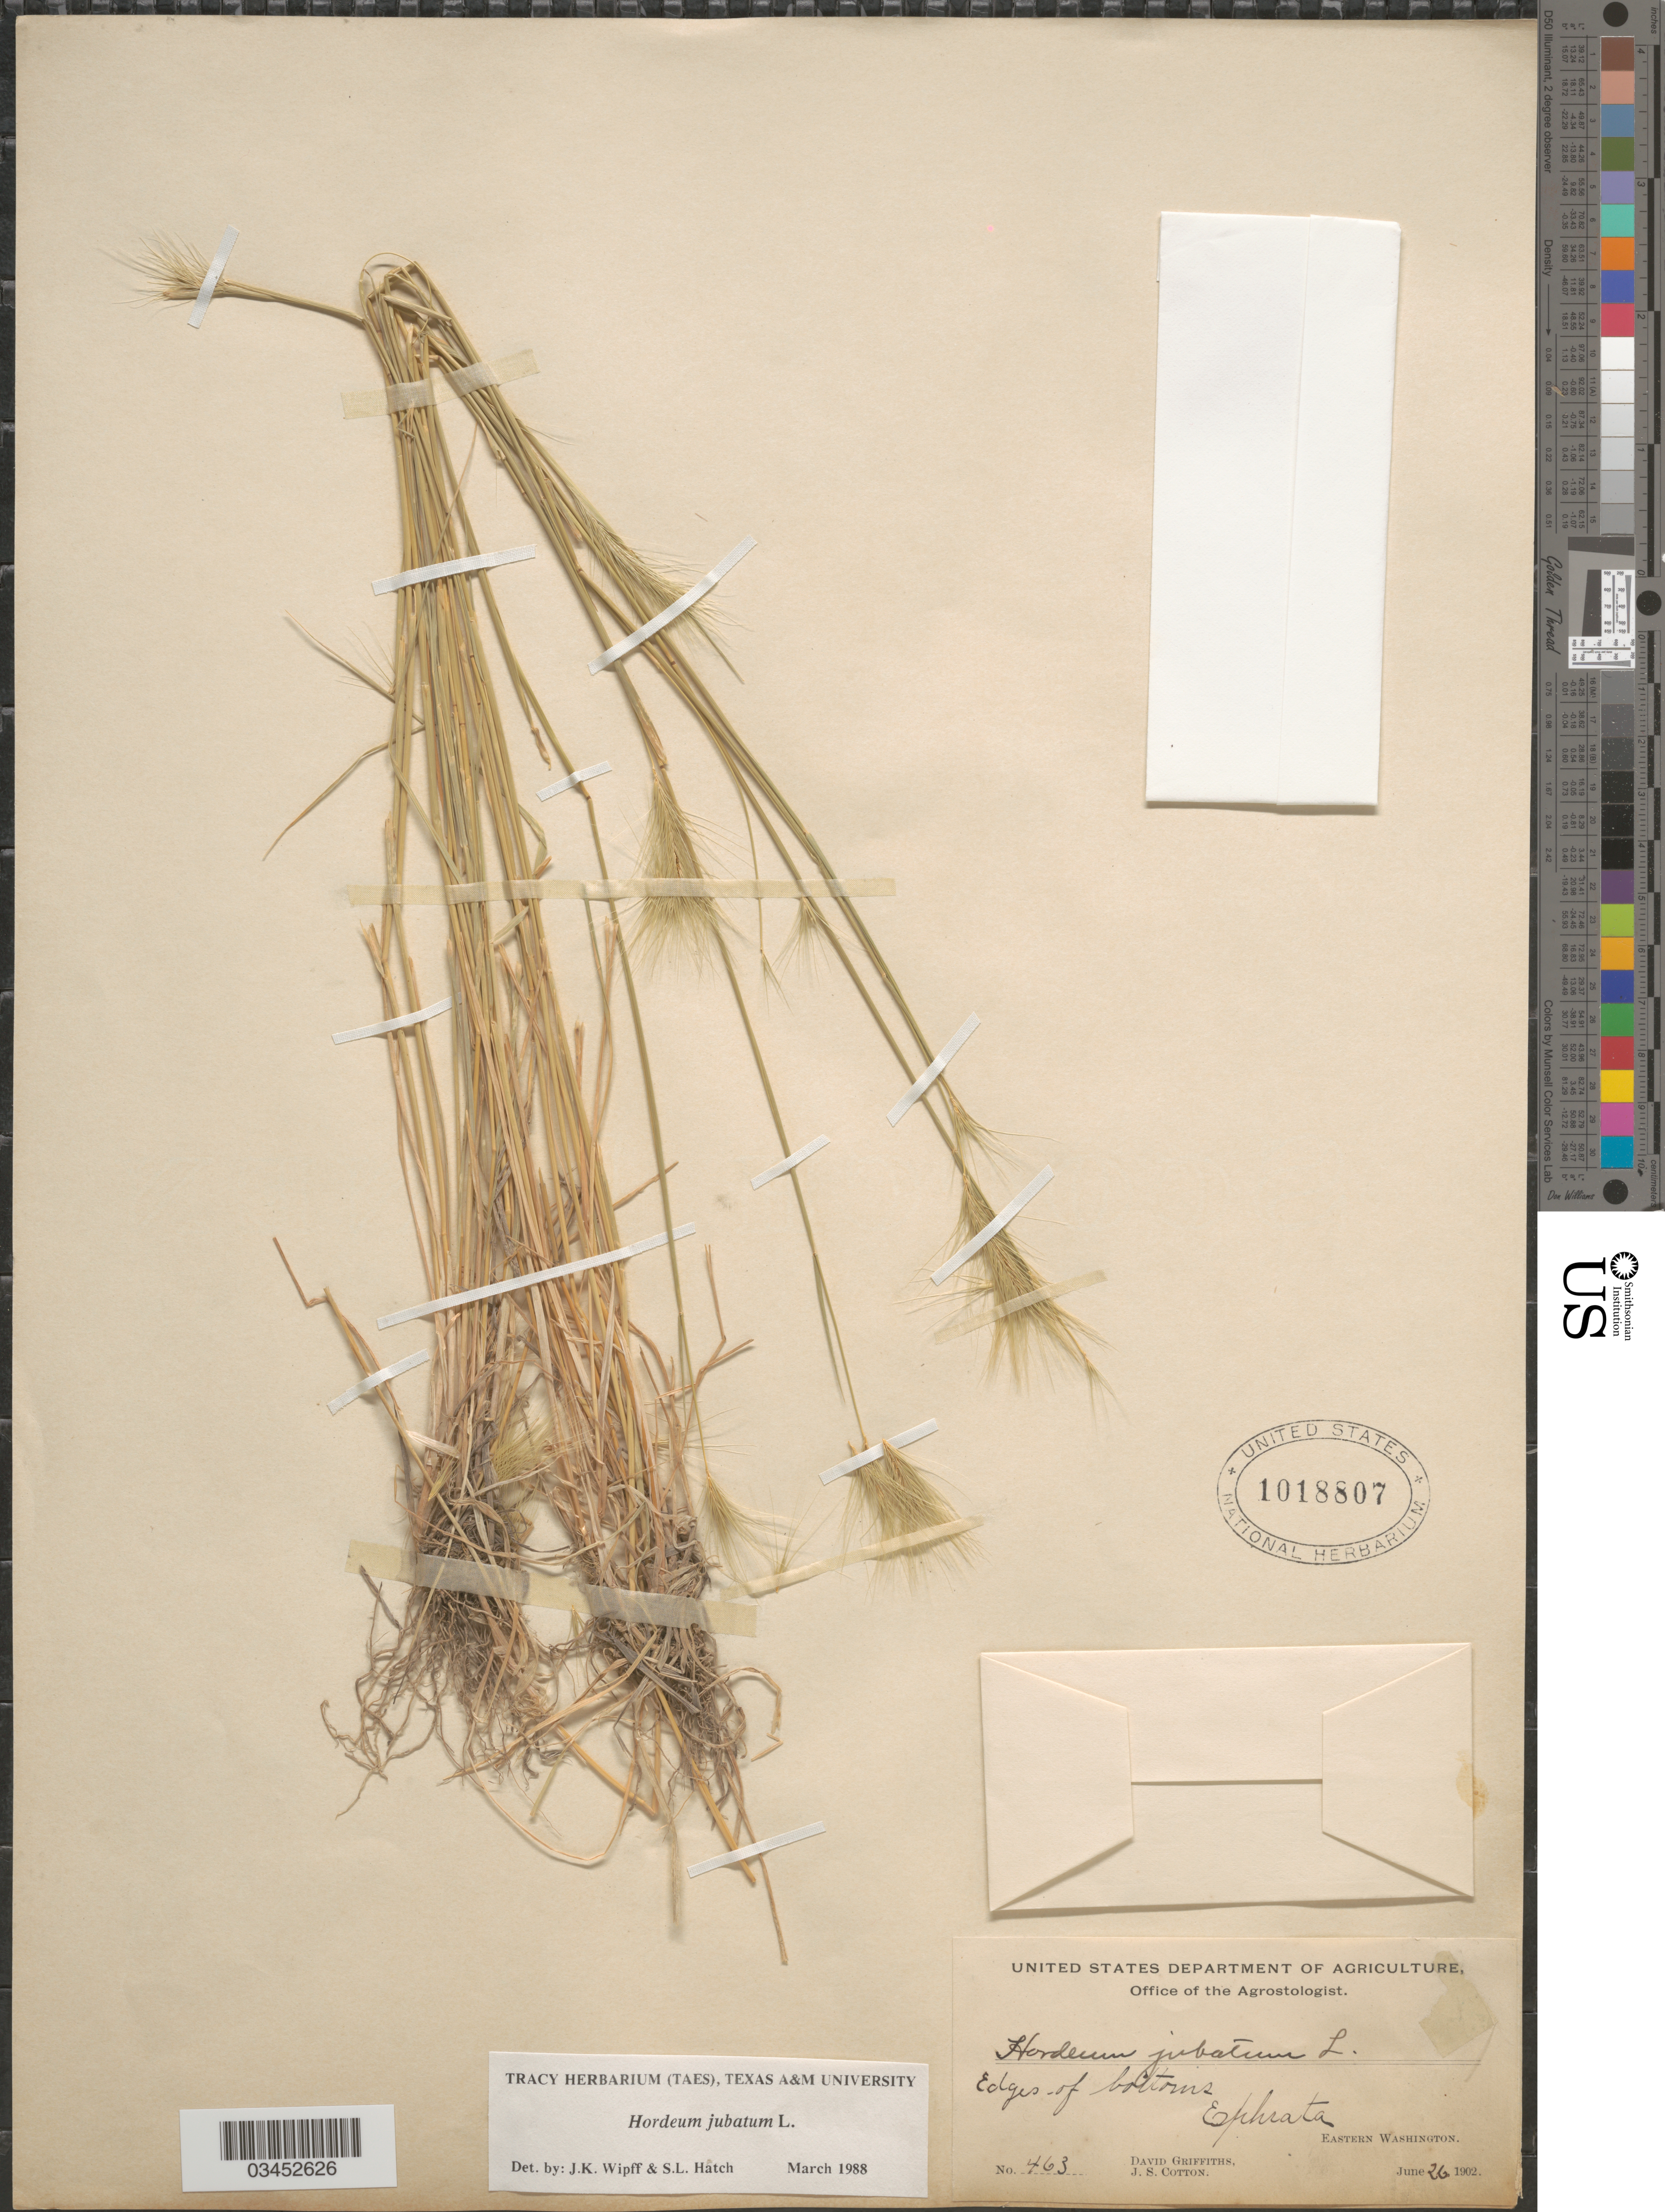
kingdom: Plantae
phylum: Tracheophyta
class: Liliopsida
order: Poales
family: Poaceae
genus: Hordeum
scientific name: Hordeum jubatum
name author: L.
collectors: D. Griffiths & J. S. Cotton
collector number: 463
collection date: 1902-06-26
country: United States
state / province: Washington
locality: Edges of bottoms. Ephrata. Eastern Washington.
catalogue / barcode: US 1018807